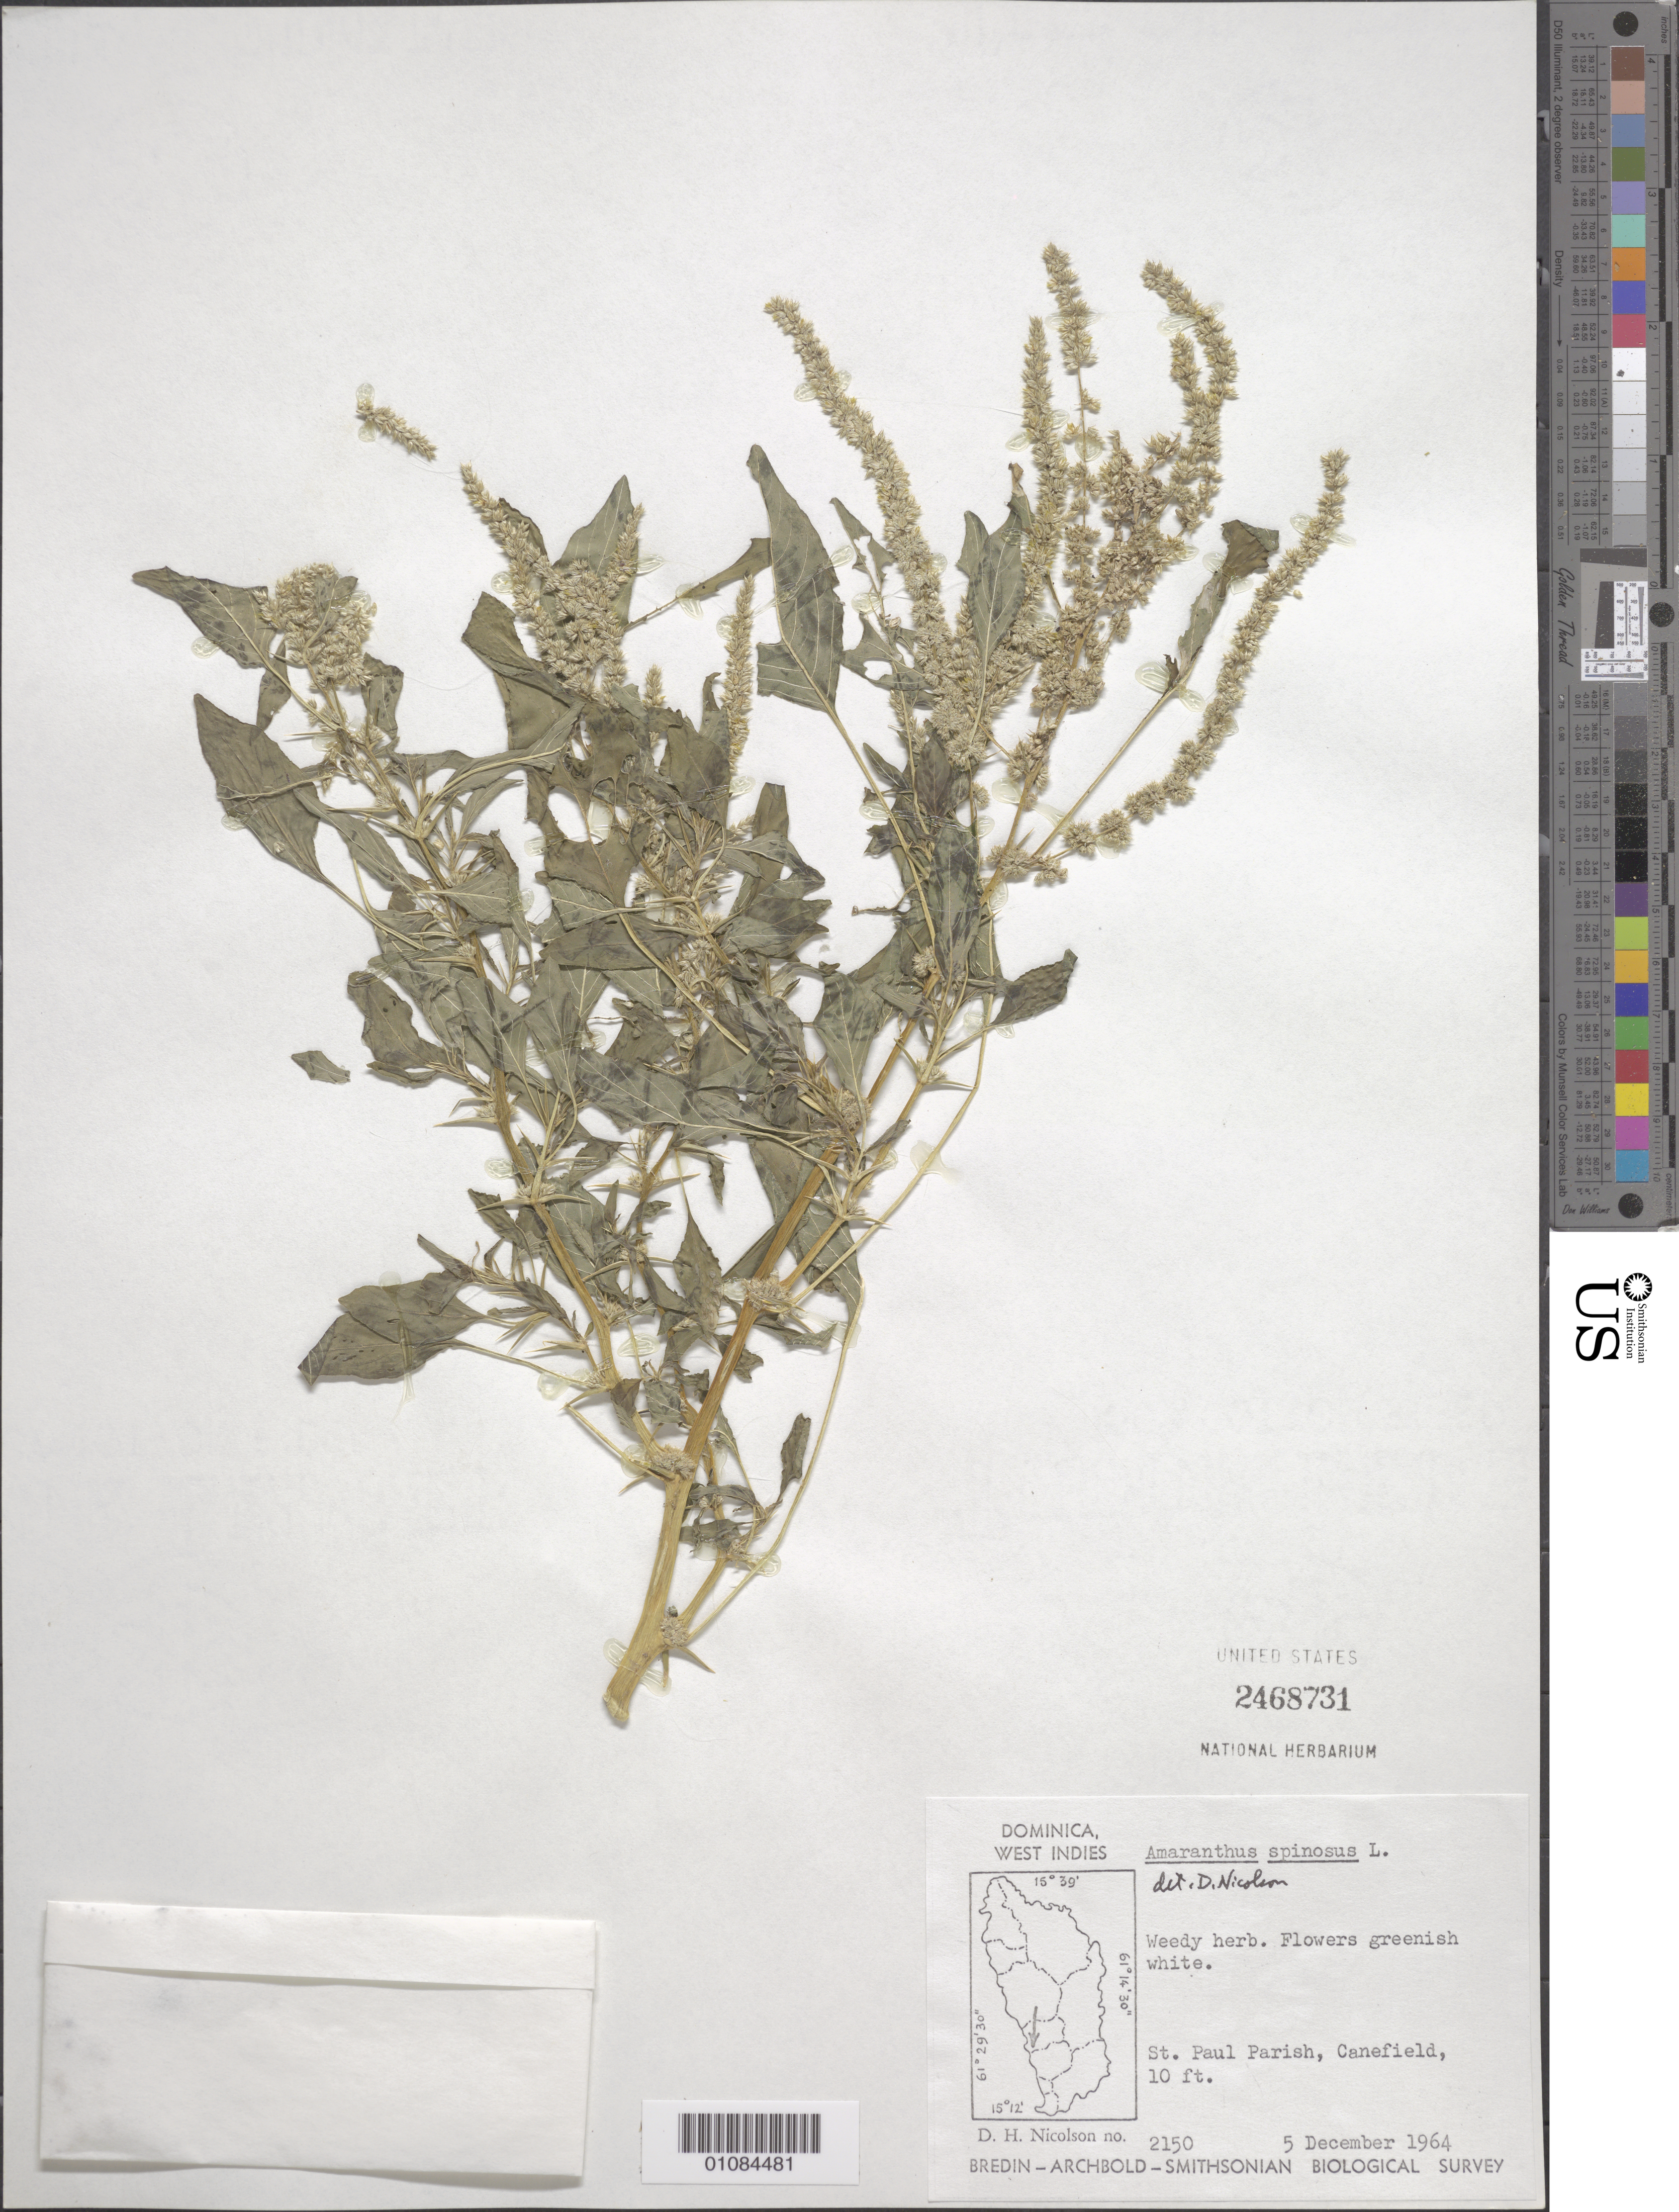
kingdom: Plantae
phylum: Tracheophyta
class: Magnoliopsida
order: Caryophyllales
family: Amaranthaceae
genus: Amaranthus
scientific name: Amaranthus spinosus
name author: L.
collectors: D. H. Nicolson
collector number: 2150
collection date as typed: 05 Dec 1964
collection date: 1964-12-05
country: Dominica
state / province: St. Paul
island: Dominica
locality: St. Paul Parish, Canefield.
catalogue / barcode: US 2468731